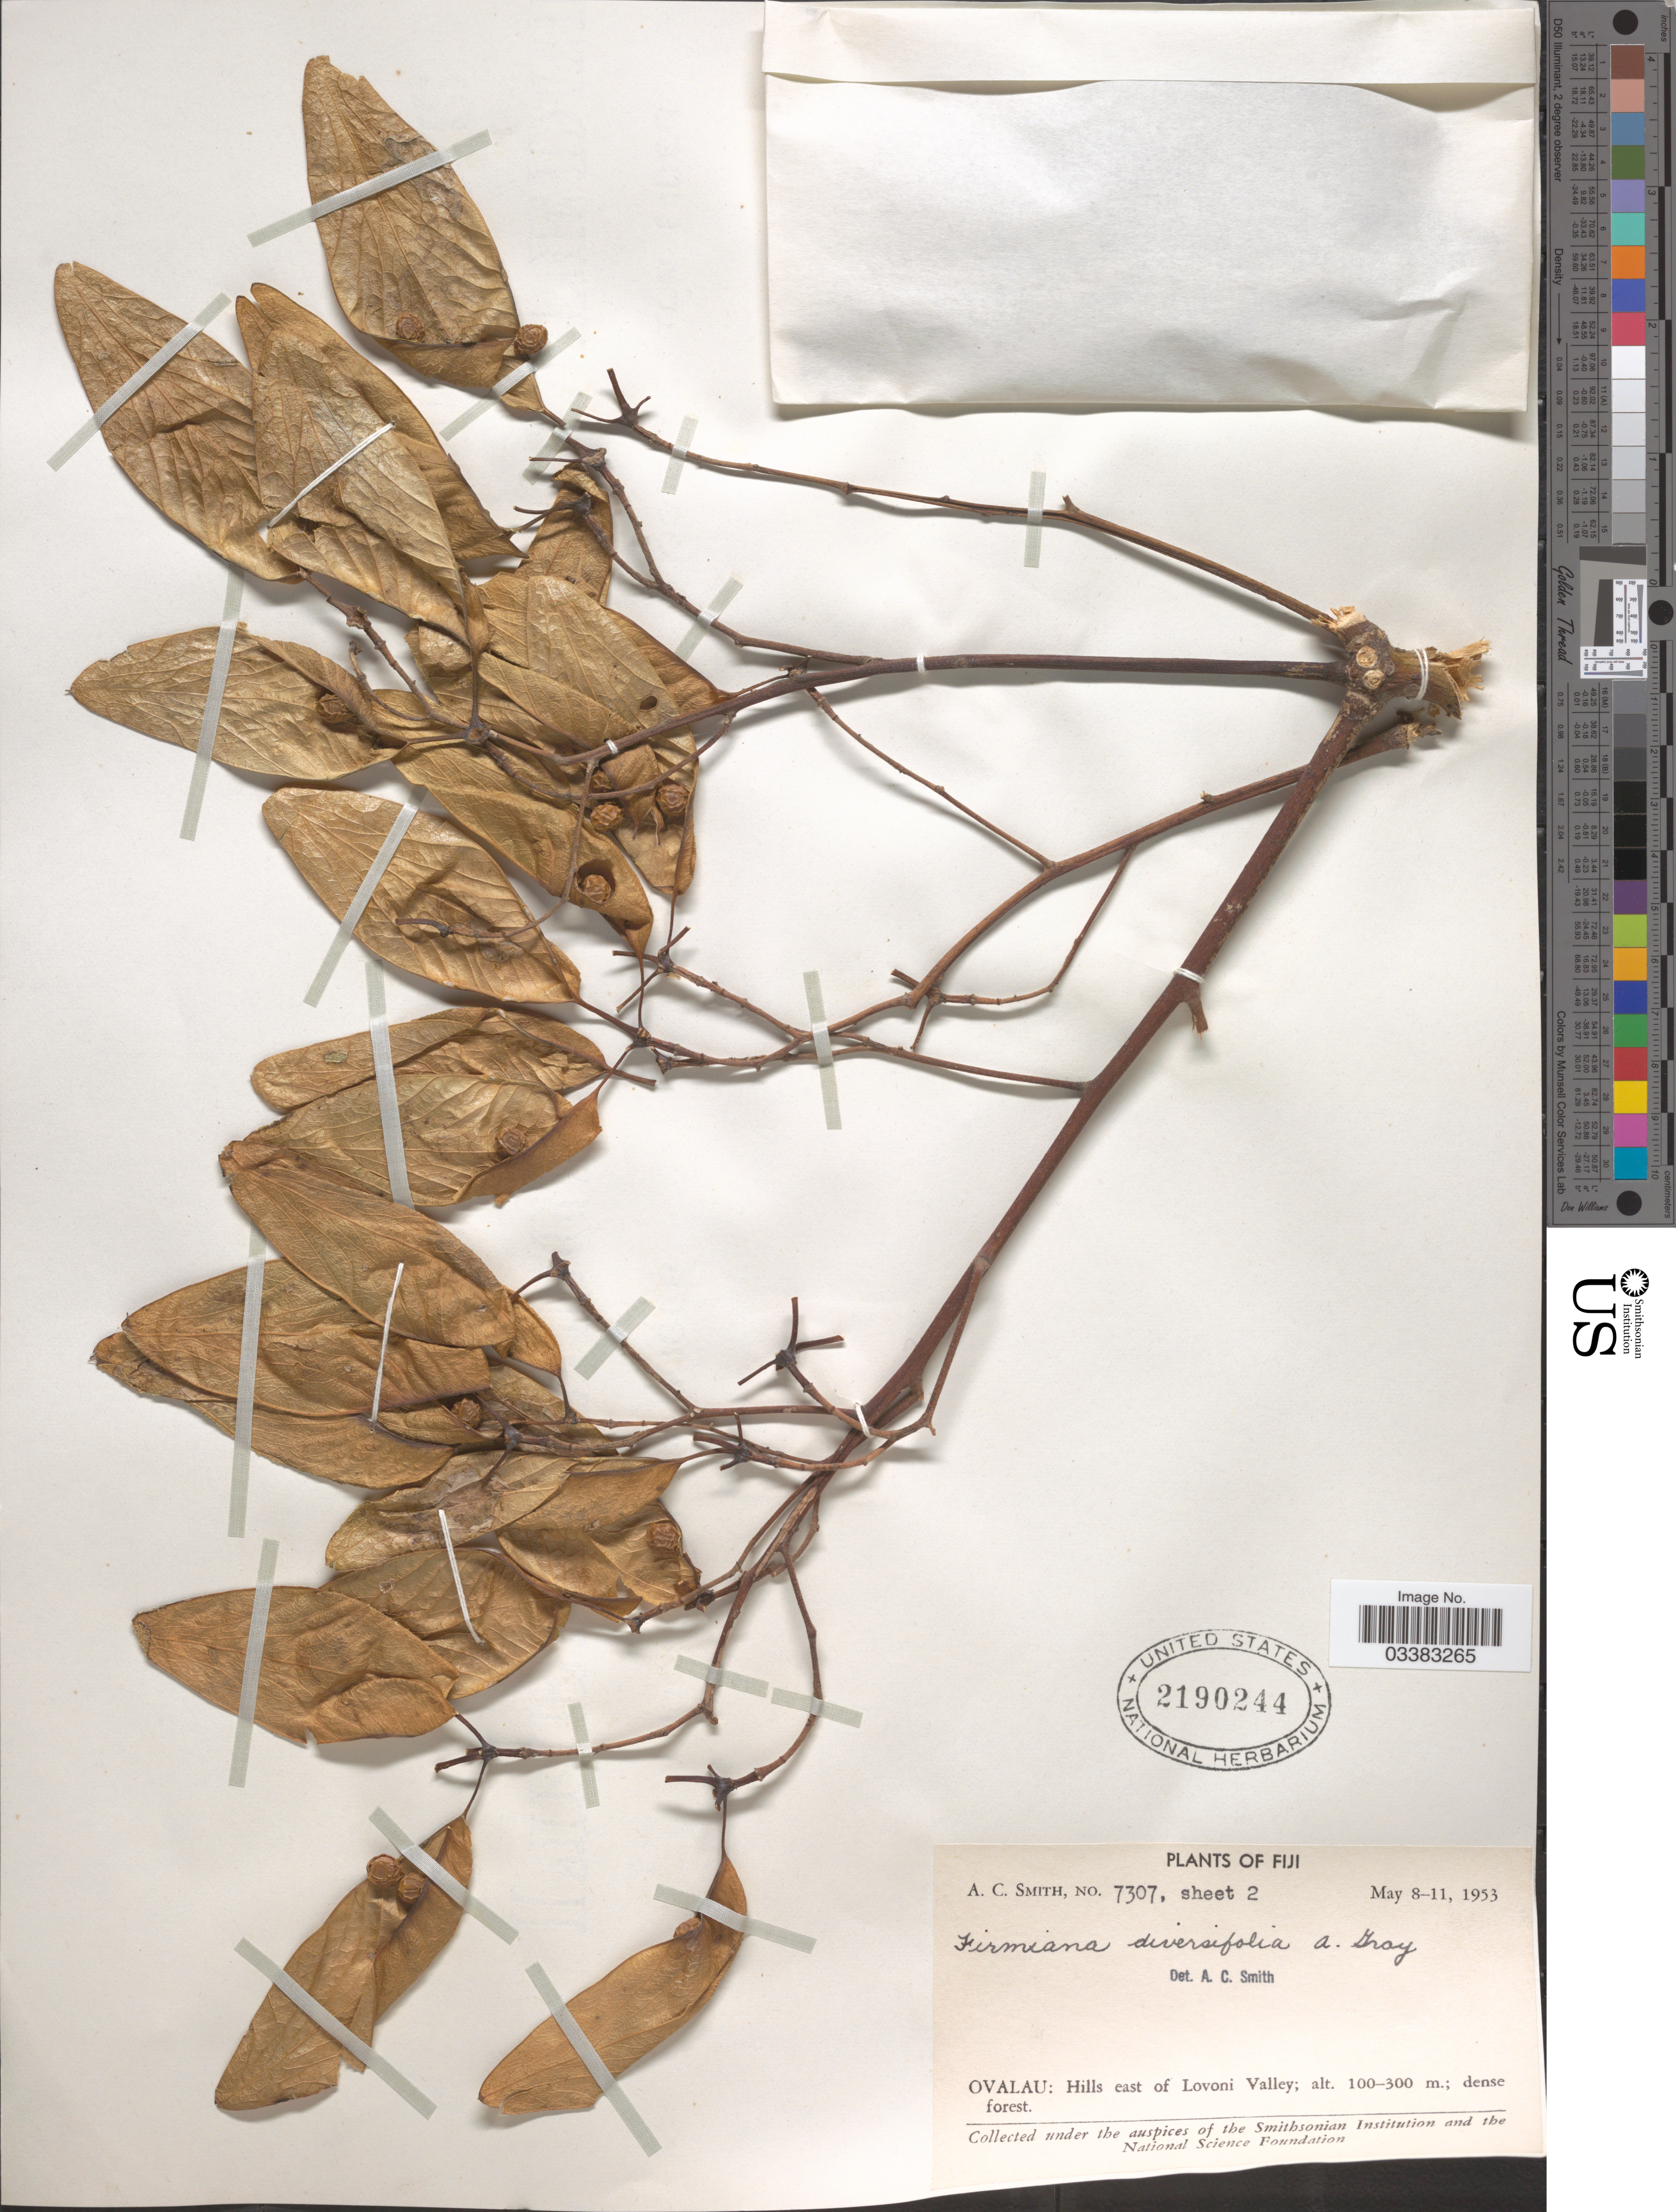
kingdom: Plantae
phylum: Tracheophyta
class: Magnoliopsida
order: Malvales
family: Malvaceae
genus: Firmiana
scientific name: Firmiana diversifolia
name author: A. Gray in Wilkes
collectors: A. C. Smith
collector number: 7307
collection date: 1953-05-08/1953-05-11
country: Fiji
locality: Ovalau: Hills east of Lovoni Valley.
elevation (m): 100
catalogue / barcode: US 2190244